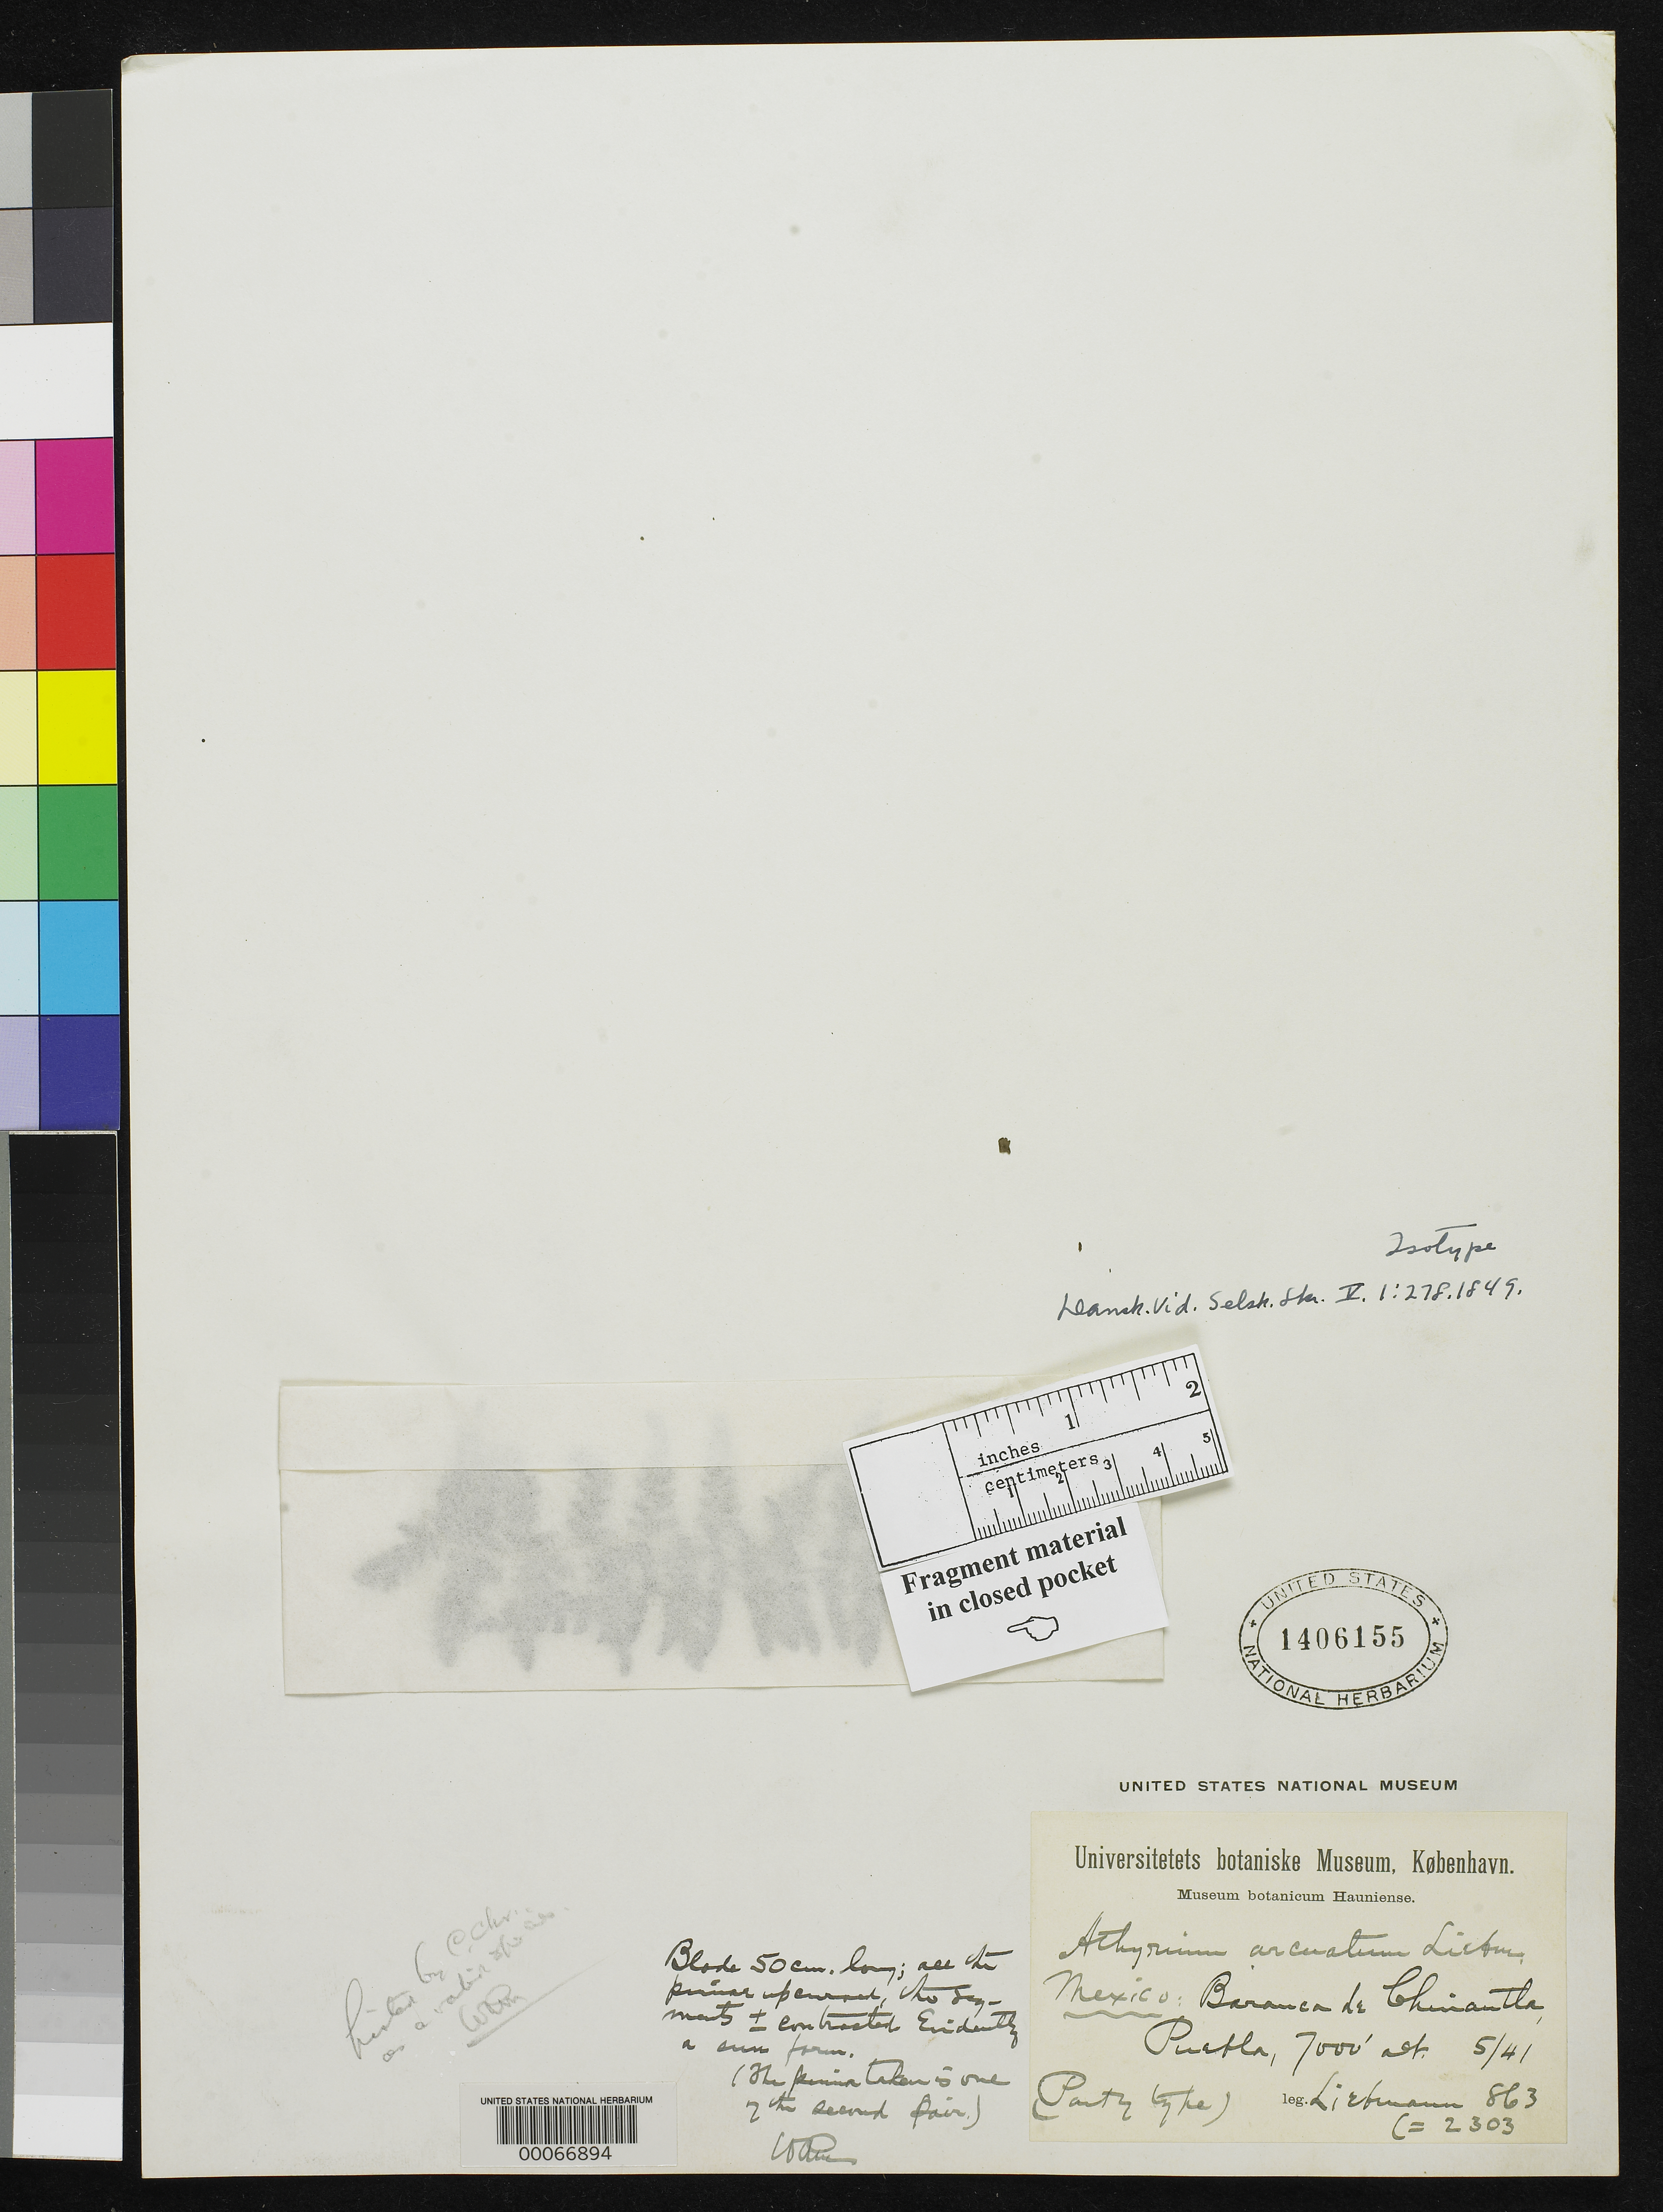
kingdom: Plantae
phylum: Tracheophyta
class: Polypodiopsida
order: Polypodiales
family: Athyriaceae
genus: Athyrium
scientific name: Athyrium arcuatum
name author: Liebm.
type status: Type Fragment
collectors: F. M. Liebmann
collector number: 863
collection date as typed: May 1841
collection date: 1841-05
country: Mexico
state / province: Puebla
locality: Barranca de Chimantla.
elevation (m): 2134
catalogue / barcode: US 1406155